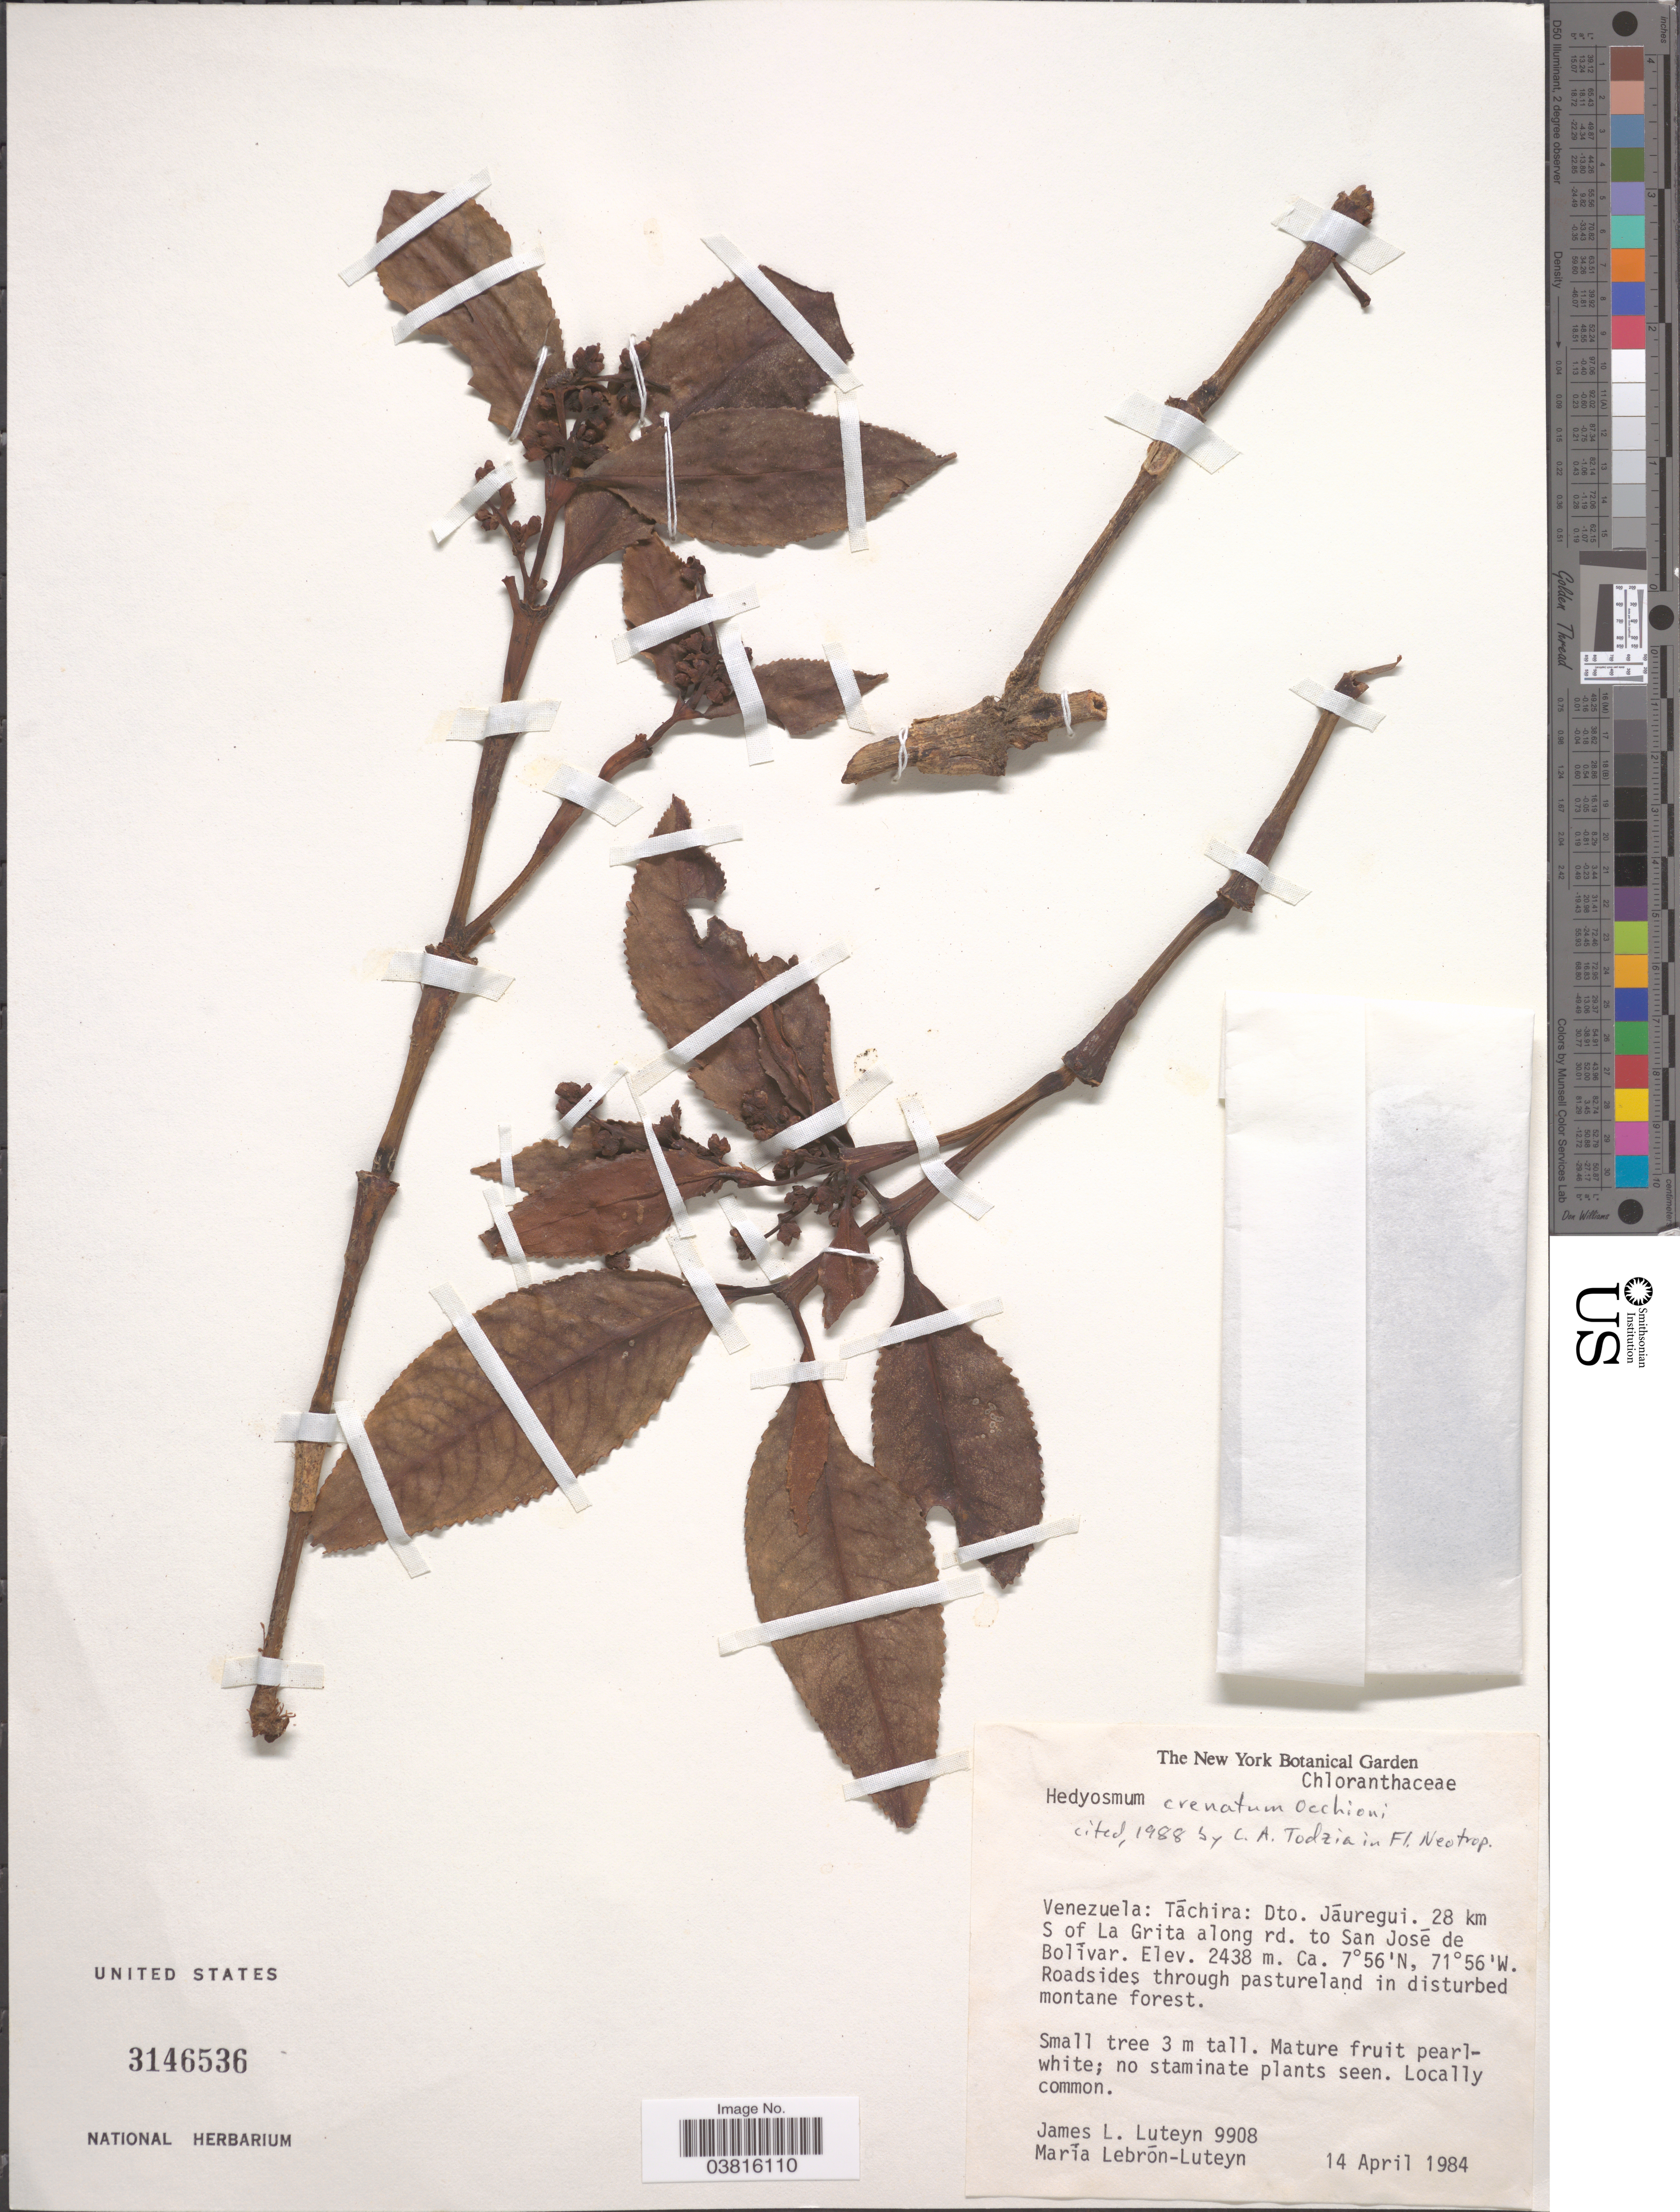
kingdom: Plantae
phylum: Tracheophyta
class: Magnoliopsida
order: Chloranthales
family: Chloranthaceae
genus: Hedyosmum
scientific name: Hedyosmum crenatum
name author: Occhioni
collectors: J. L. Luteyn & M. L. Lebrón-Luteyn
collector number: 9908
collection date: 1984-04-14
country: Venezuela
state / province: Tachira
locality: Táchira: Dto. Jáurequi. 28 km S of La Grita along rd. to San José de Bolívar. Roadsides through pastureland in disturbed montane forest.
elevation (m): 2438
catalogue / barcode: US 3146536